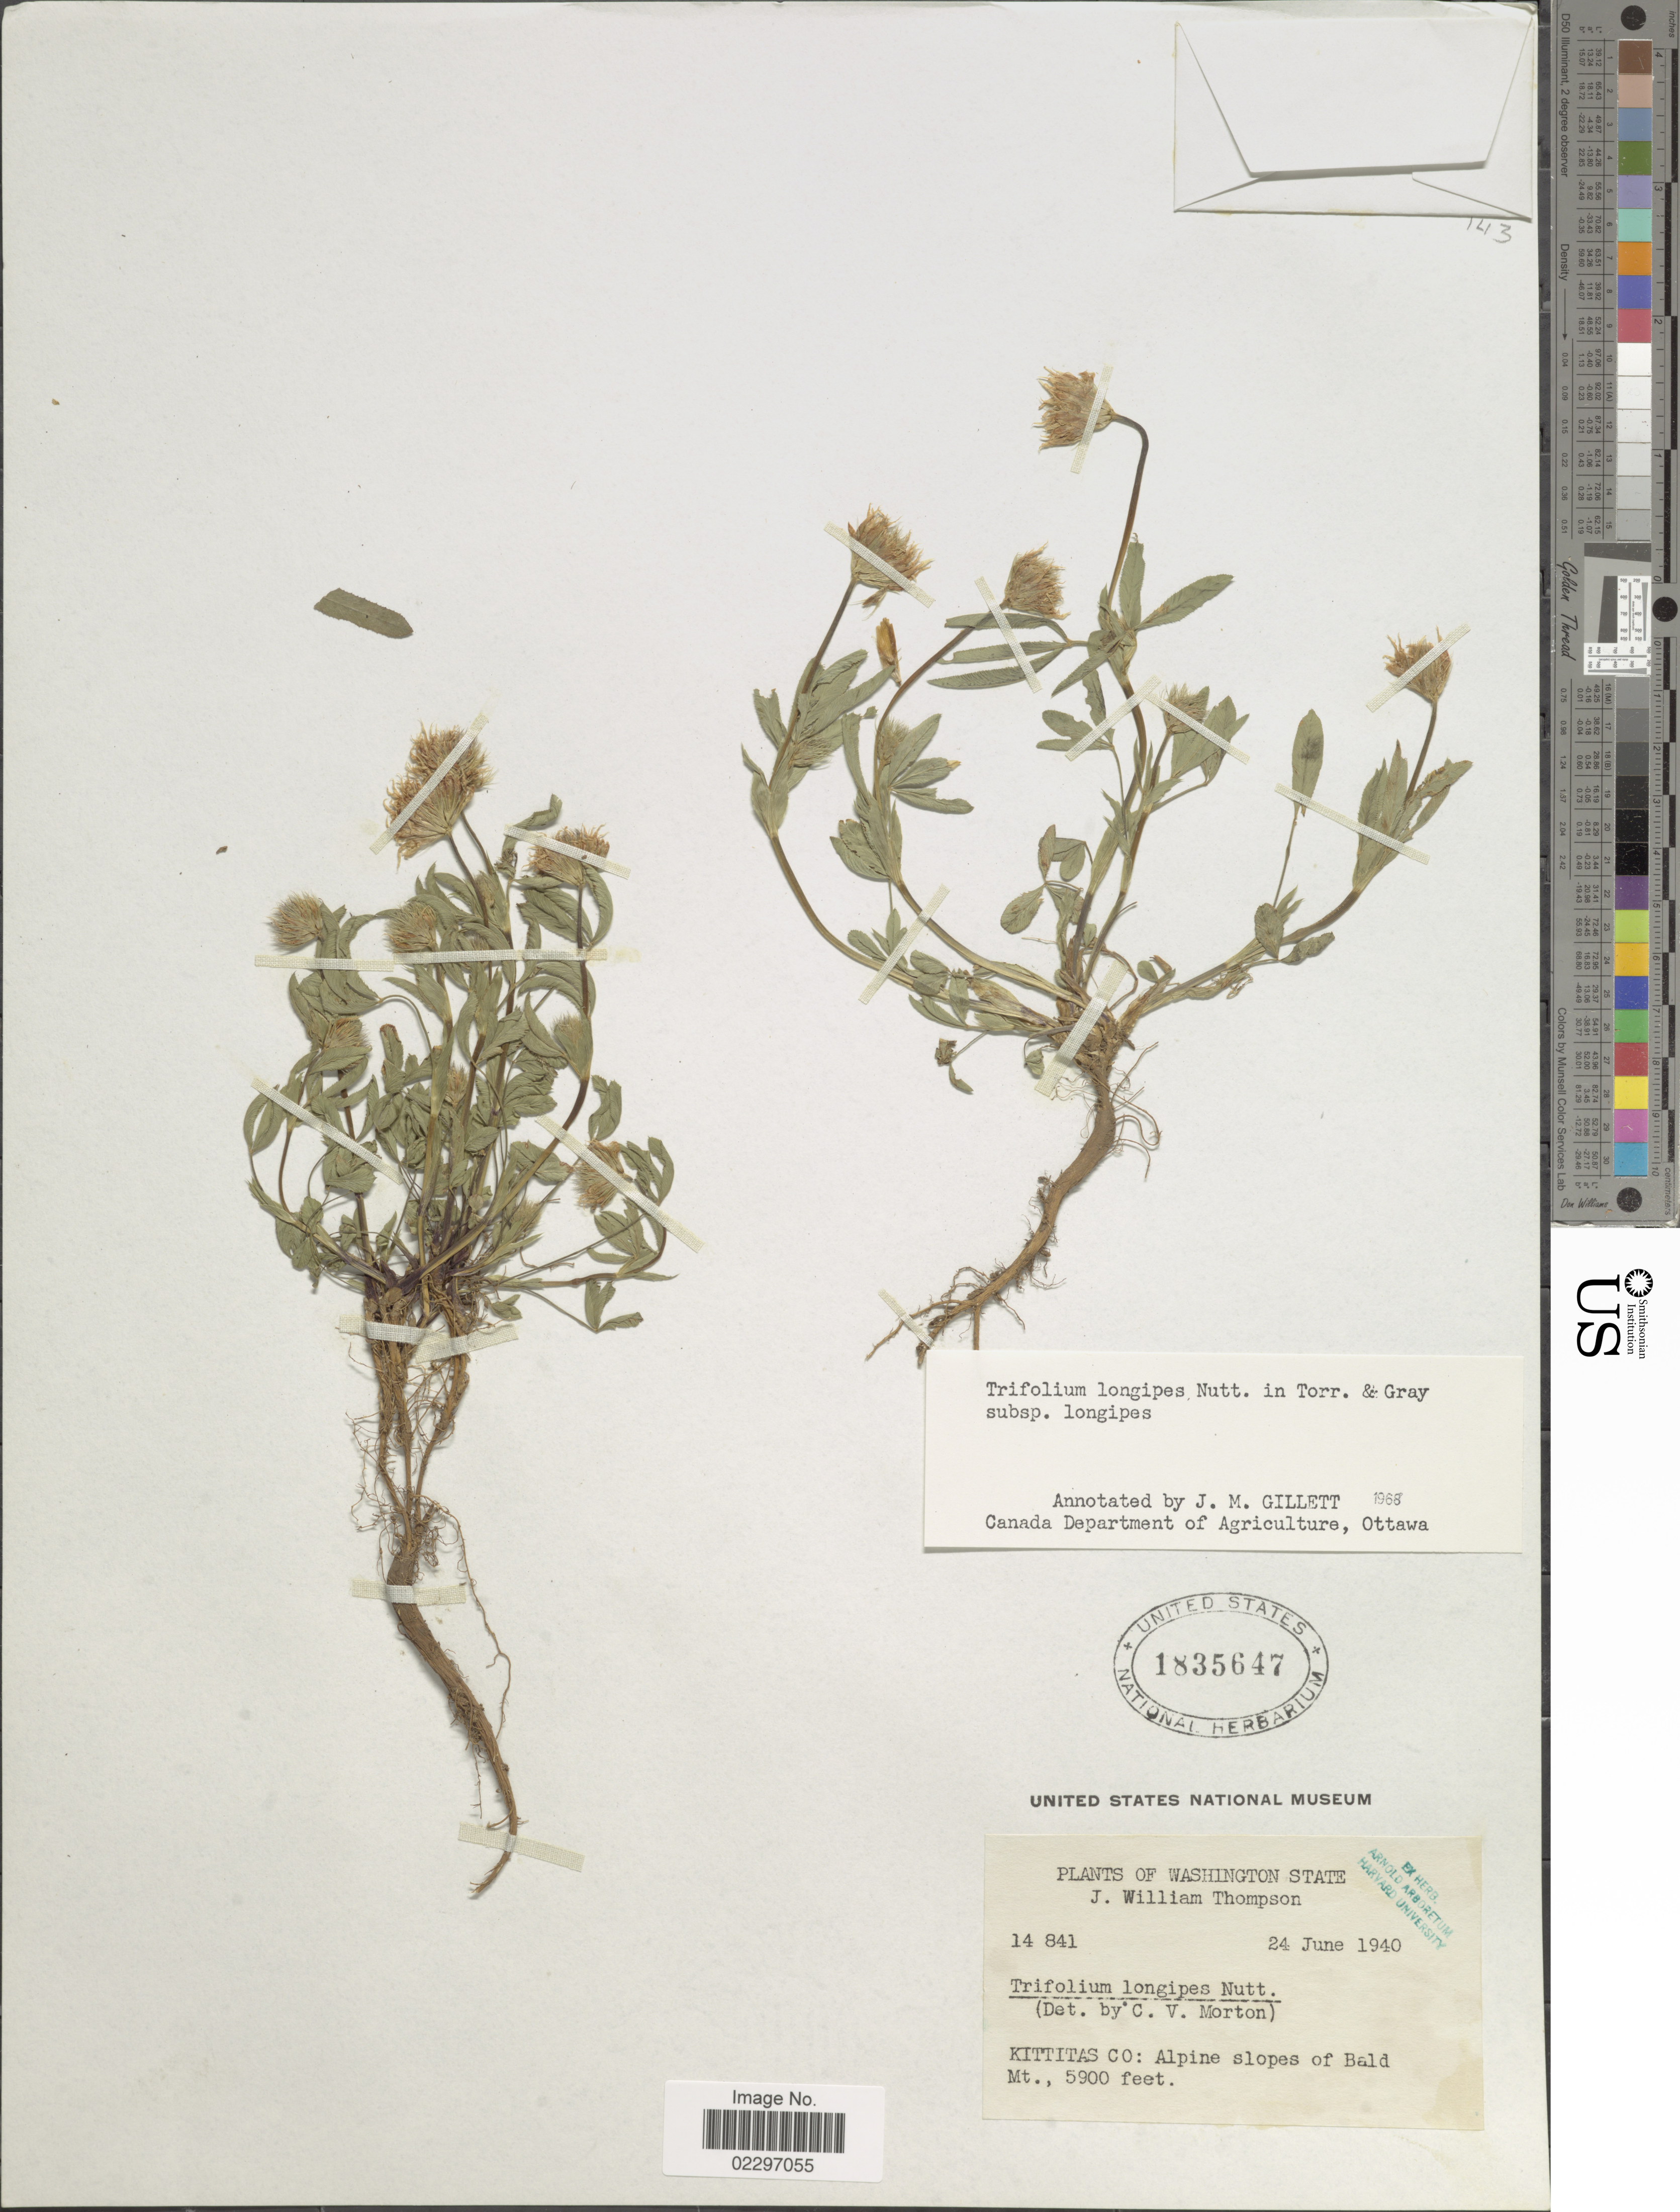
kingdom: Plantae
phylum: Tracheophyta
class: Magnoliopsida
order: Fabales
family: Fabaceae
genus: Trifolium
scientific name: Trifolium longipes subsp. longipes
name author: Nutt.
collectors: J. W. Thompson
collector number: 14841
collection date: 1940-06-24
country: United States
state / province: Washington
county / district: Kittitas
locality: Kittitas Co: Alpine slopes of Bald Mt.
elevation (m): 1798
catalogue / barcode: US 1835647